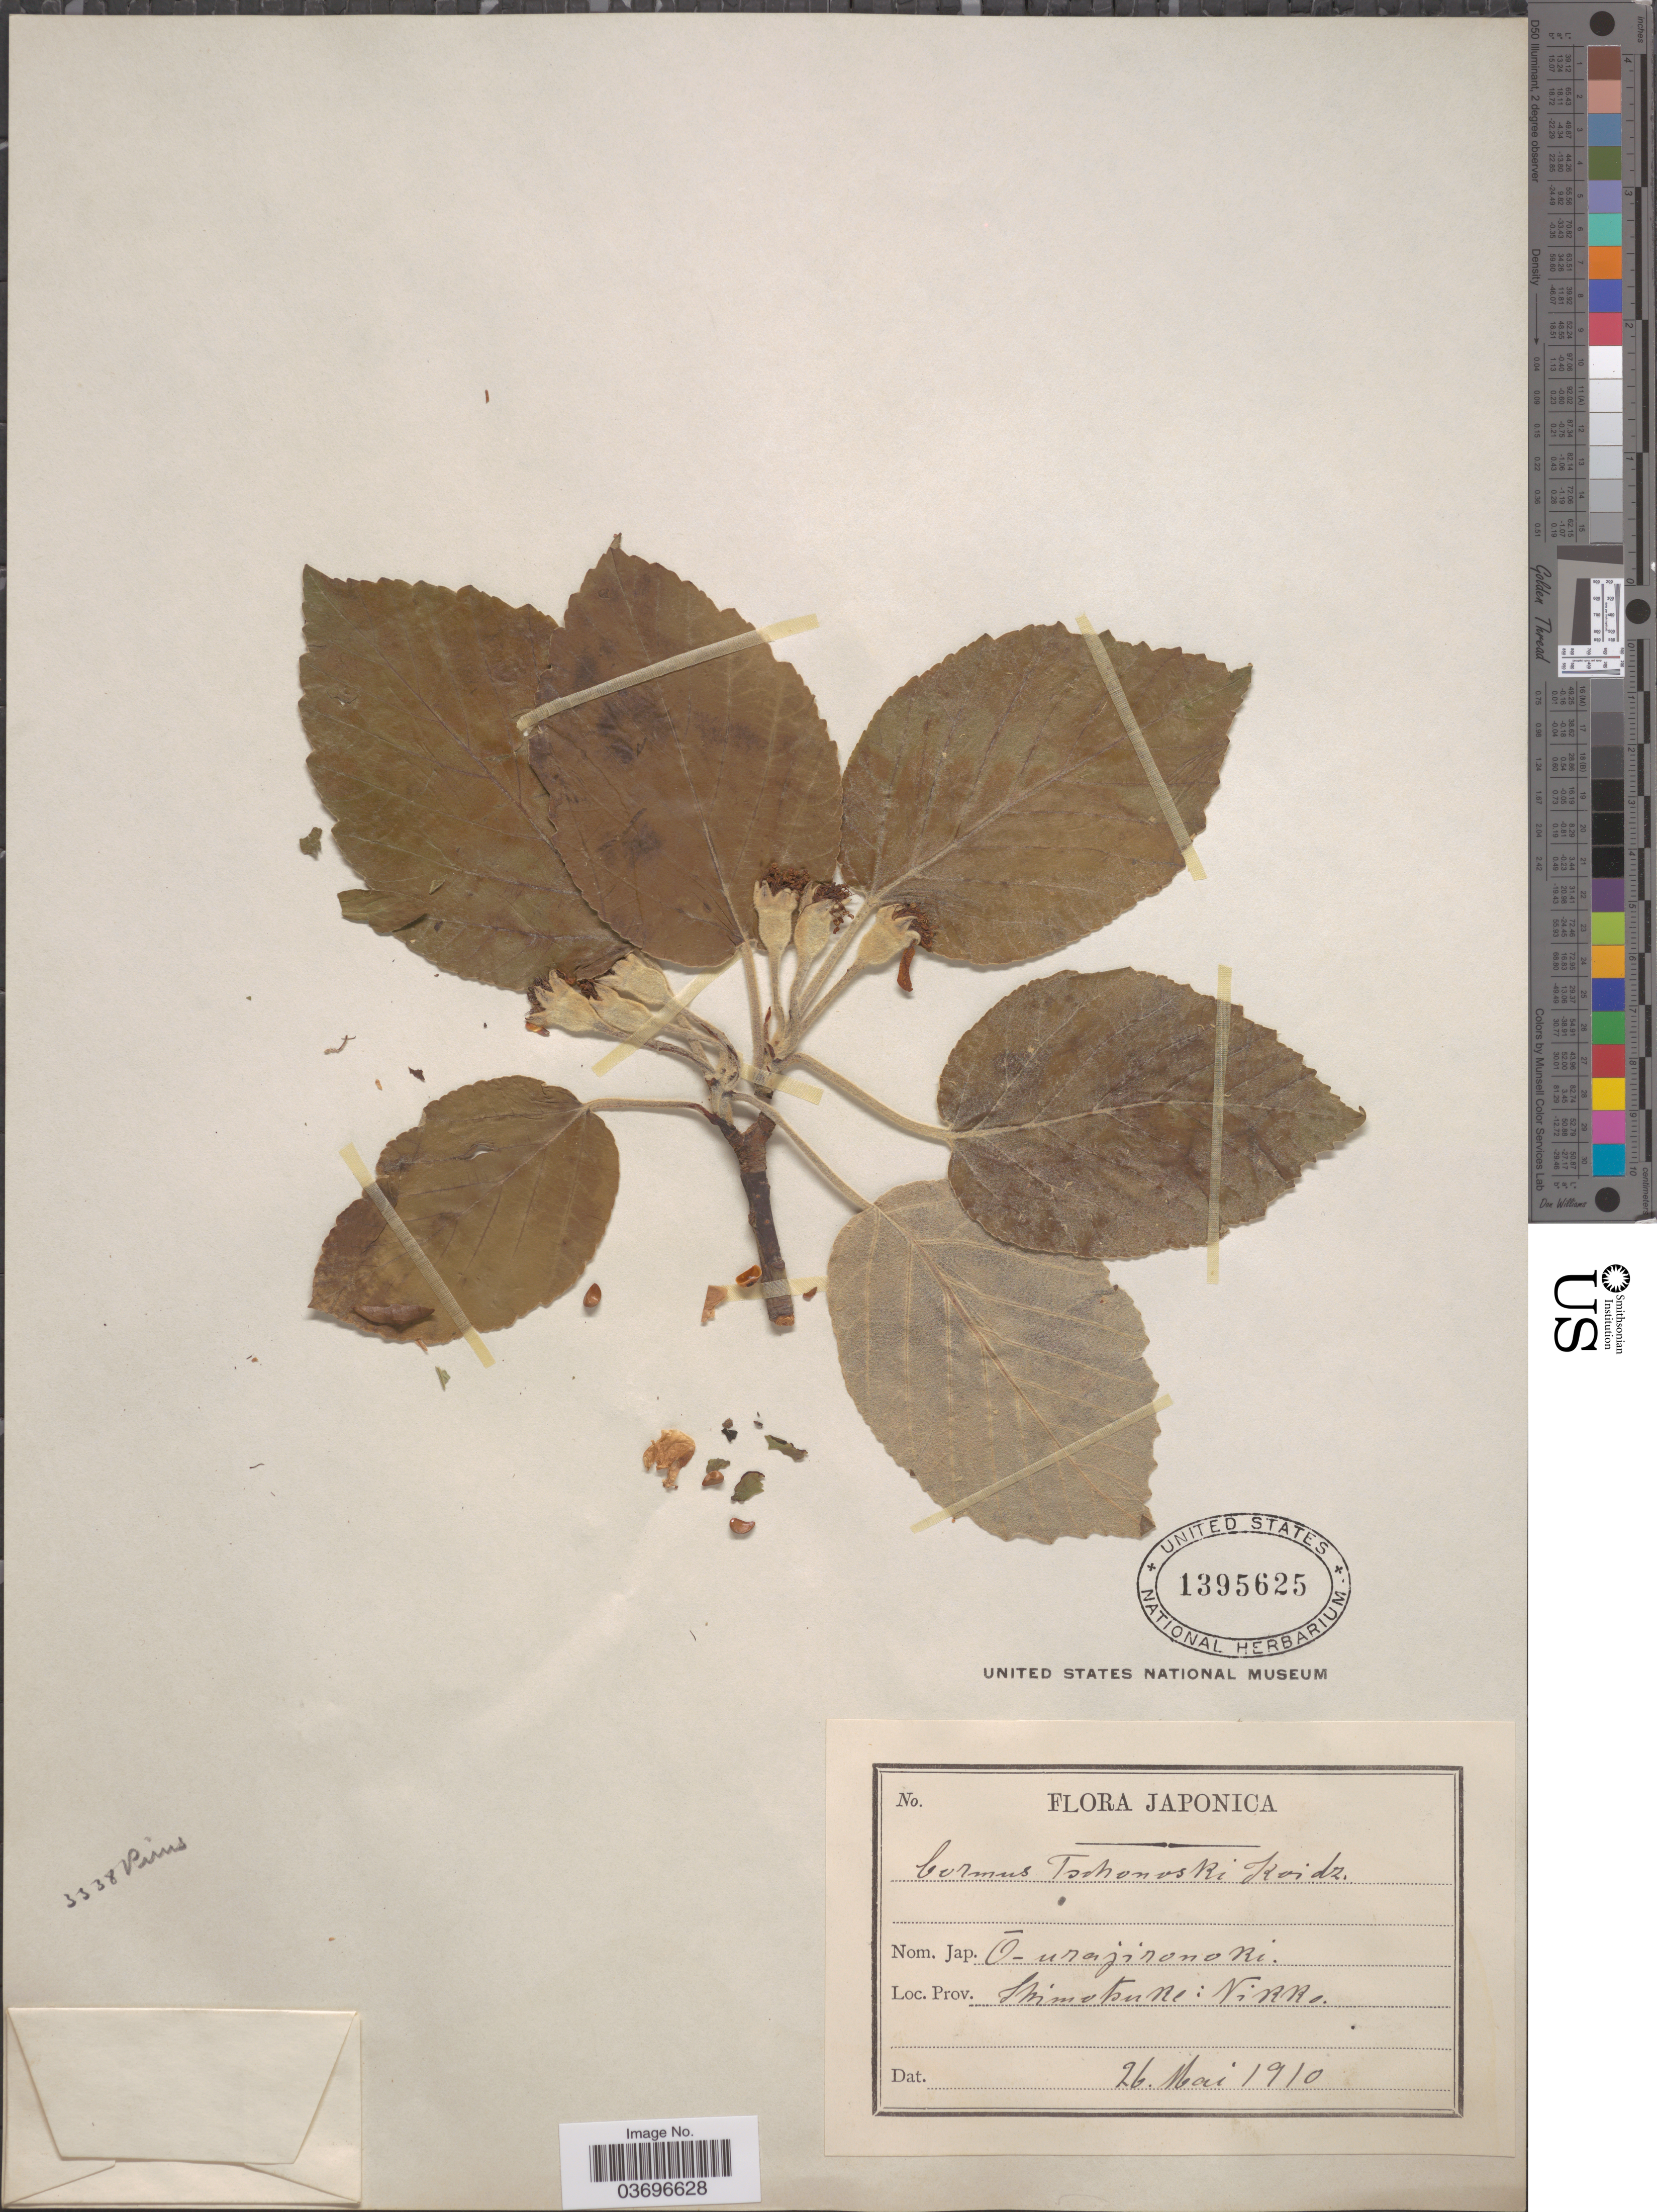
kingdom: Plantae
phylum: Tracheophyta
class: Magnoliopsida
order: Rosales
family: Rosaceae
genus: Pyrus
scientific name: Pyrus sp.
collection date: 1910-05-26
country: Japan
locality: Prov. Shimotsuke: Nikko.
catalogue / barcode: US 1395625